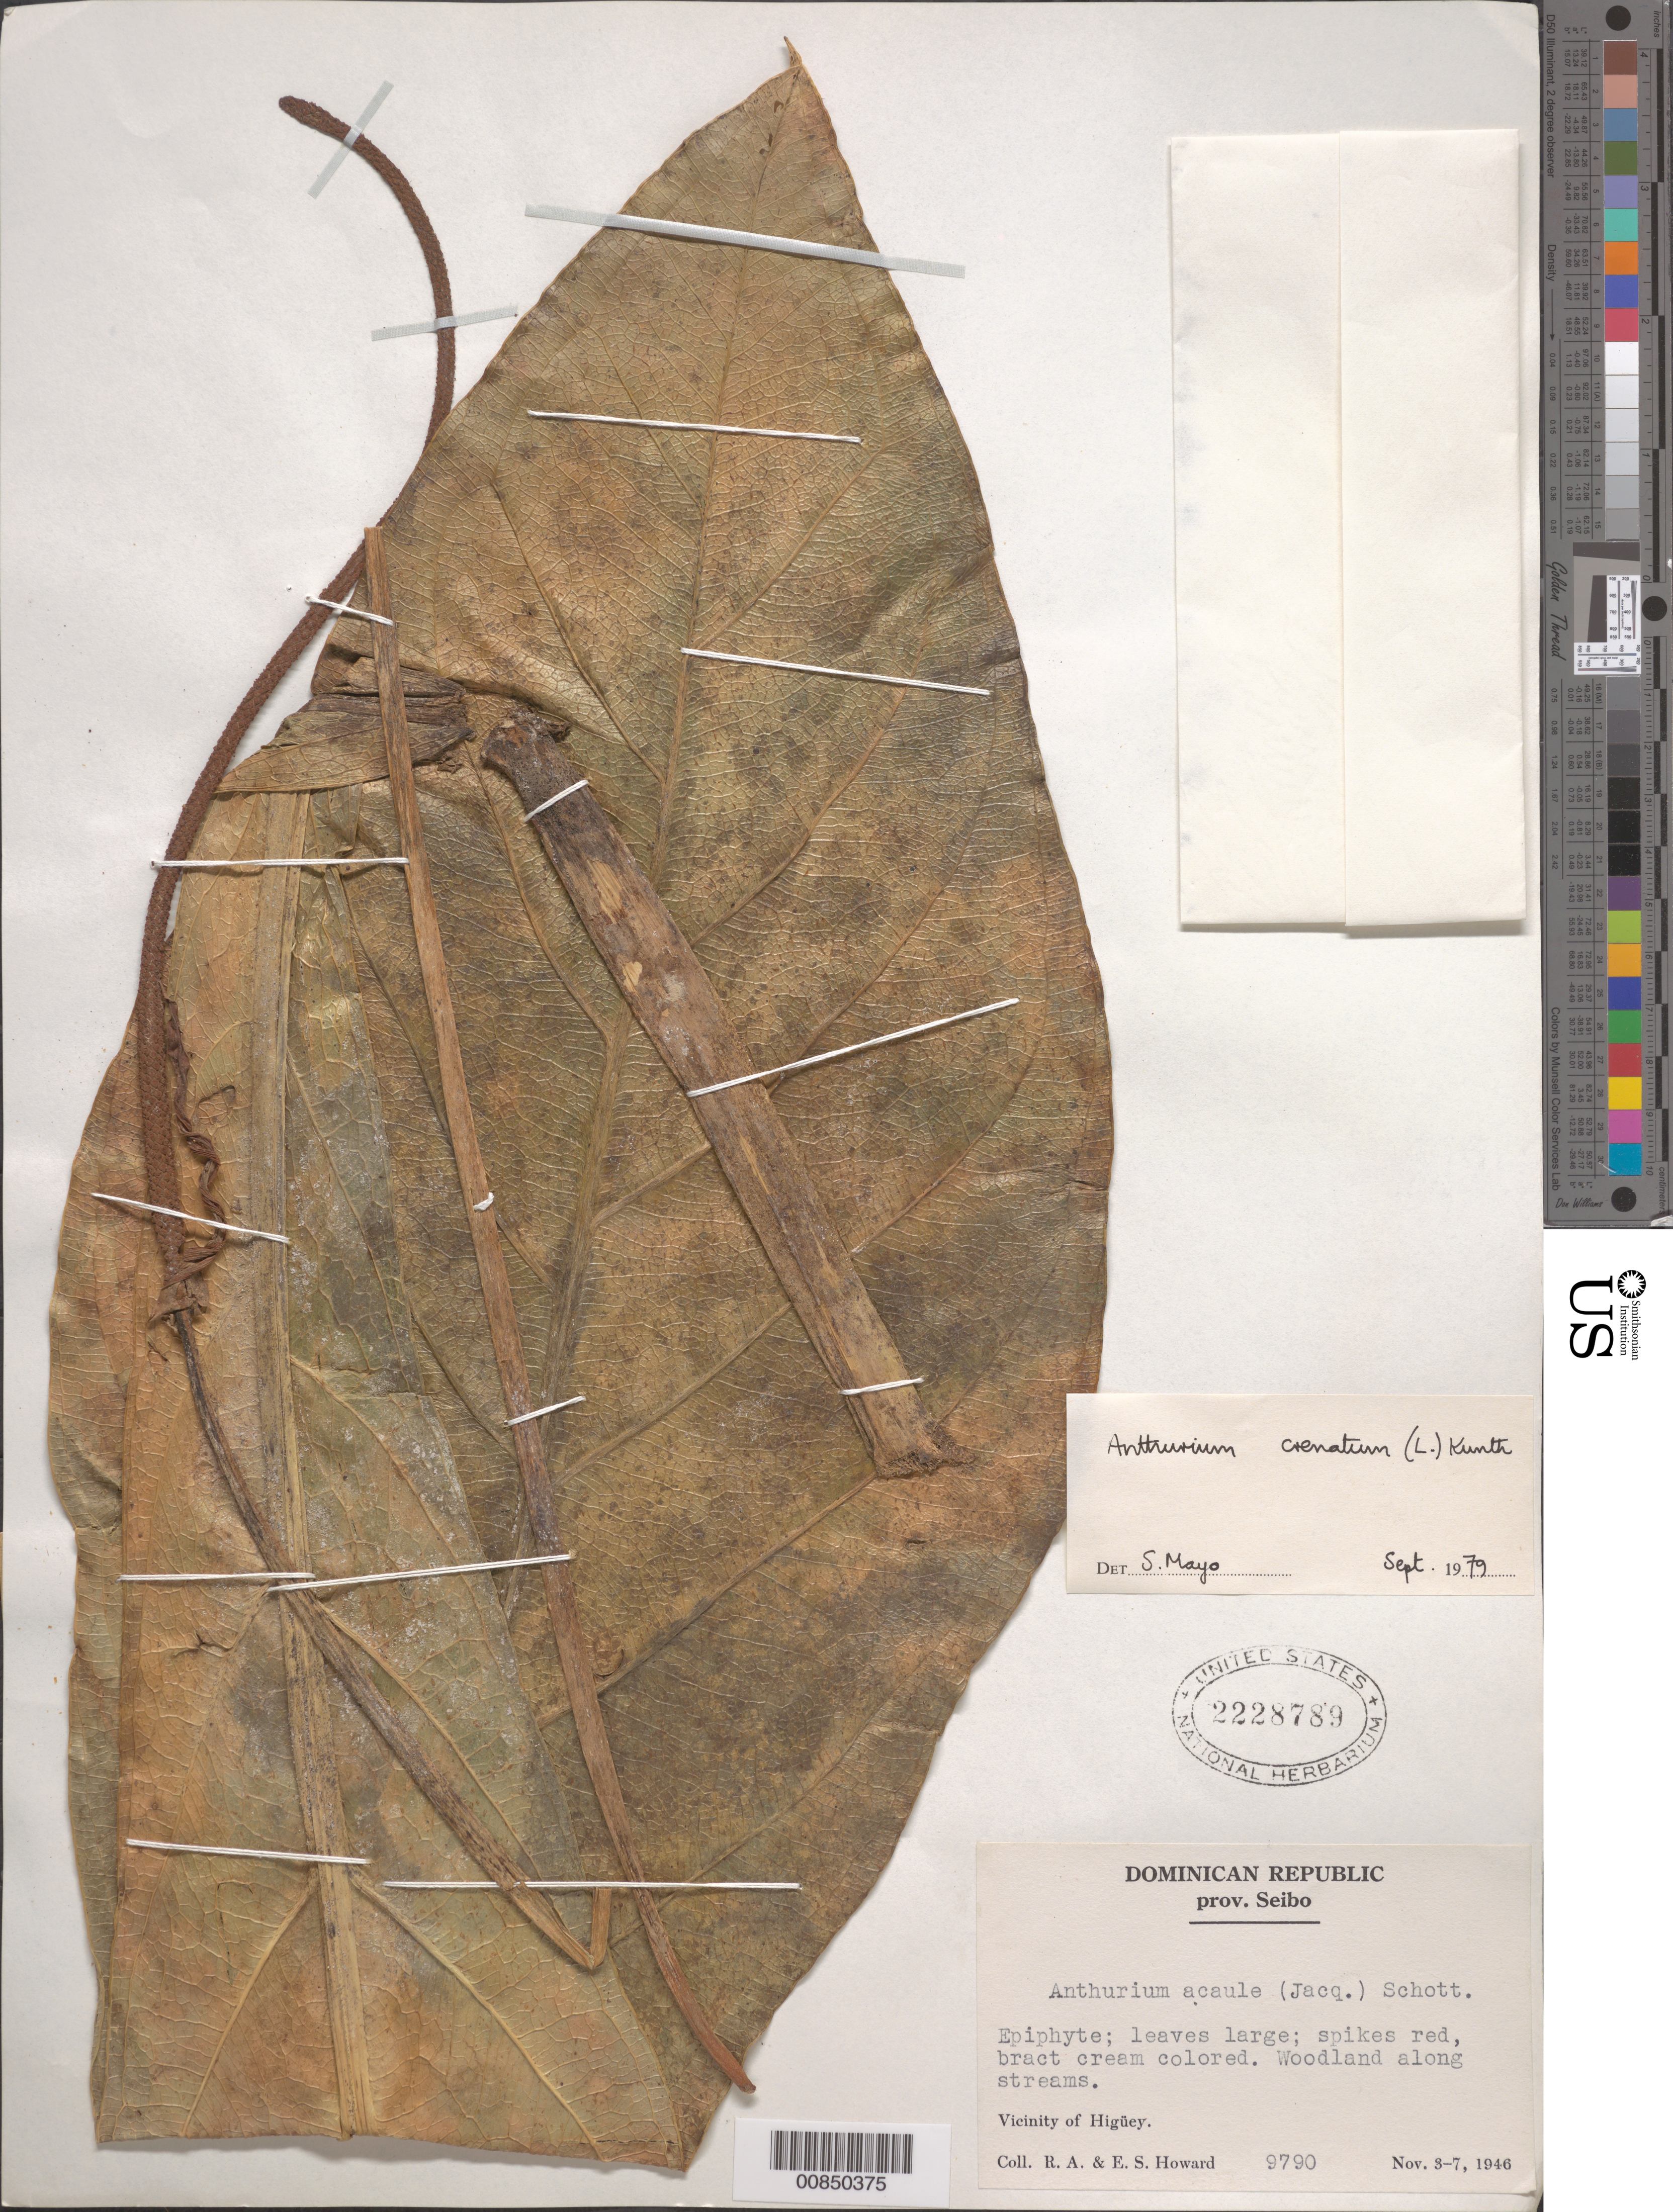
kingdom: Plantae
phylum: Tracheophyta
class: Liliopsida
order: Alismatales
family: Araceae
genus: Anthurium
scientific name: Anthurium crenatum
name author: (L.) Kunth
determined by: Mayo, S.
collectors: R. A. Howard & E. S. Howard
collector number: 9790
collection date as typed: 03 Nov 1946 to 07 Nov 1946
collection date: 1946-11-03/1946-11-07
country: Dominican Republic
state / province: El Seibo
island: Hispaniola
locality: Vicinity of Higüey.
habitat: Woodland along streams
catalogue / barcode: US 2228789